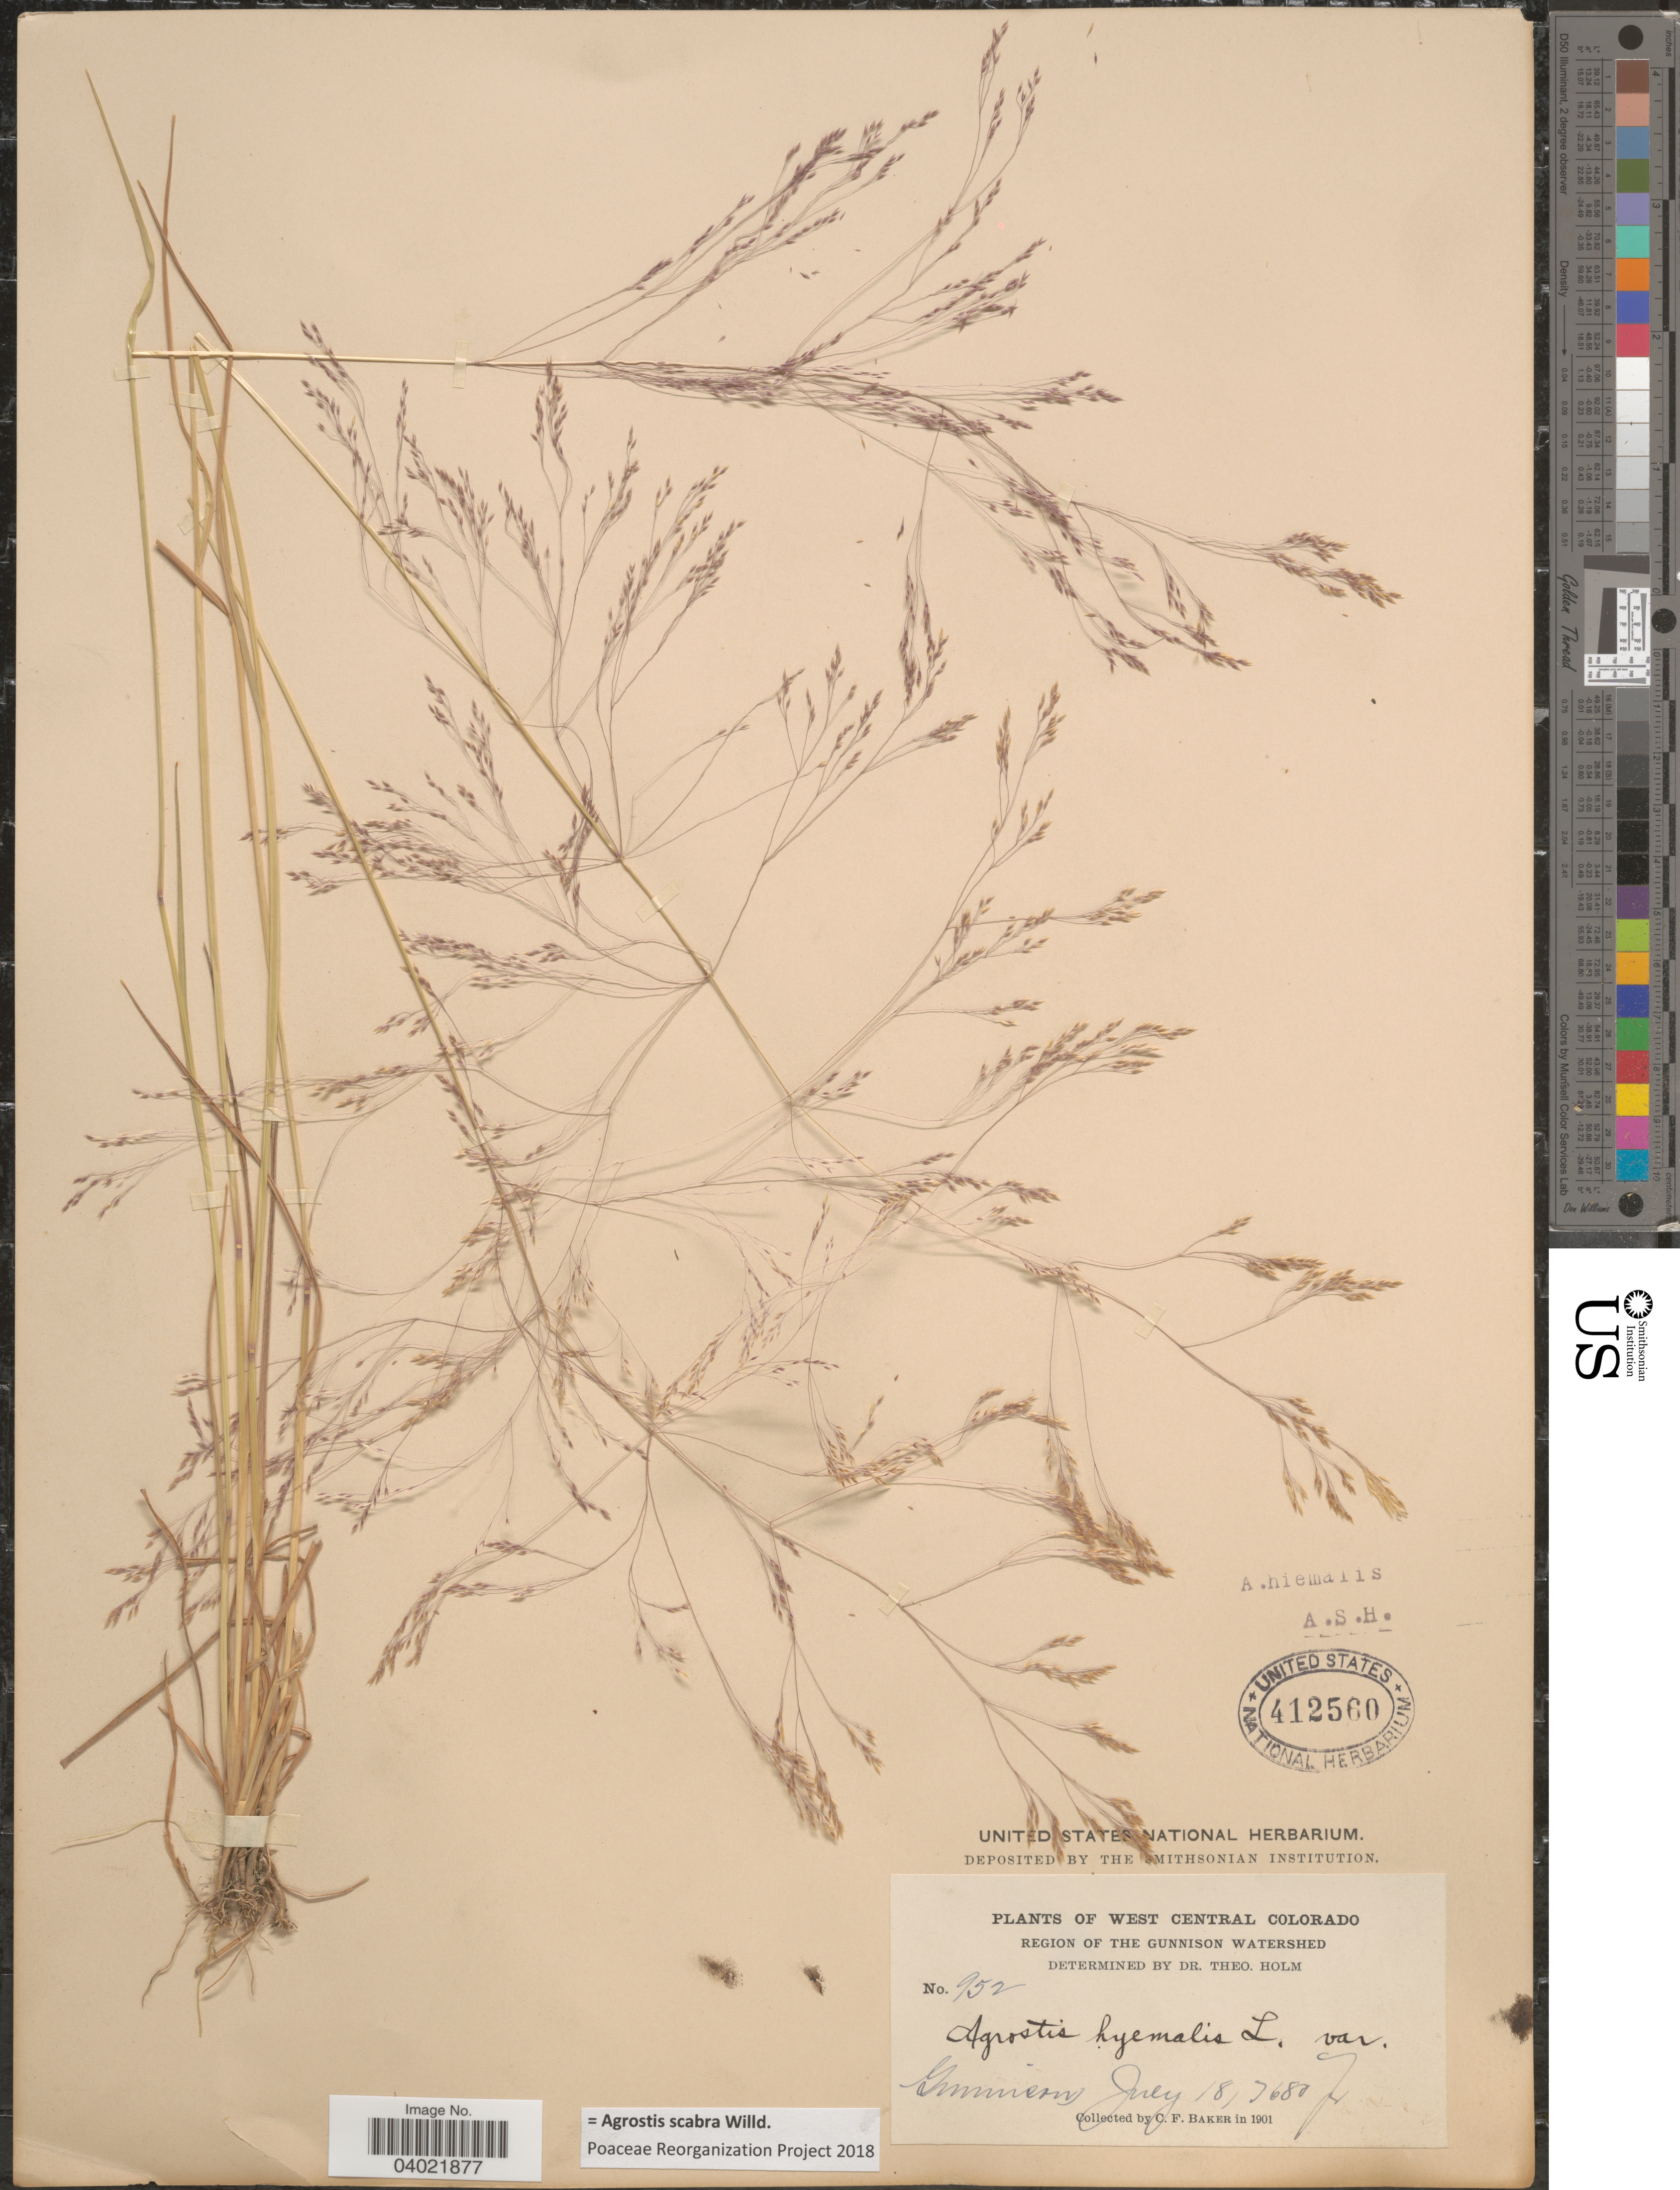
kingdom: Plantae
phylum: Tracheophyta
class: Liliopsida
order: Poales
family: Poaceae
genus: Agrostis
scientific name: Agrostis scabra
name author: Willd.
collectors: C. F. Baker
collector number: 952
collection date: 1901-07-18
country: United States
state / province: Colorado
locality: West Central Colorado. Region of the Gunnison Watershed. Gunnison.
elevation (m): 2341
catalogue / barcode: US 412560